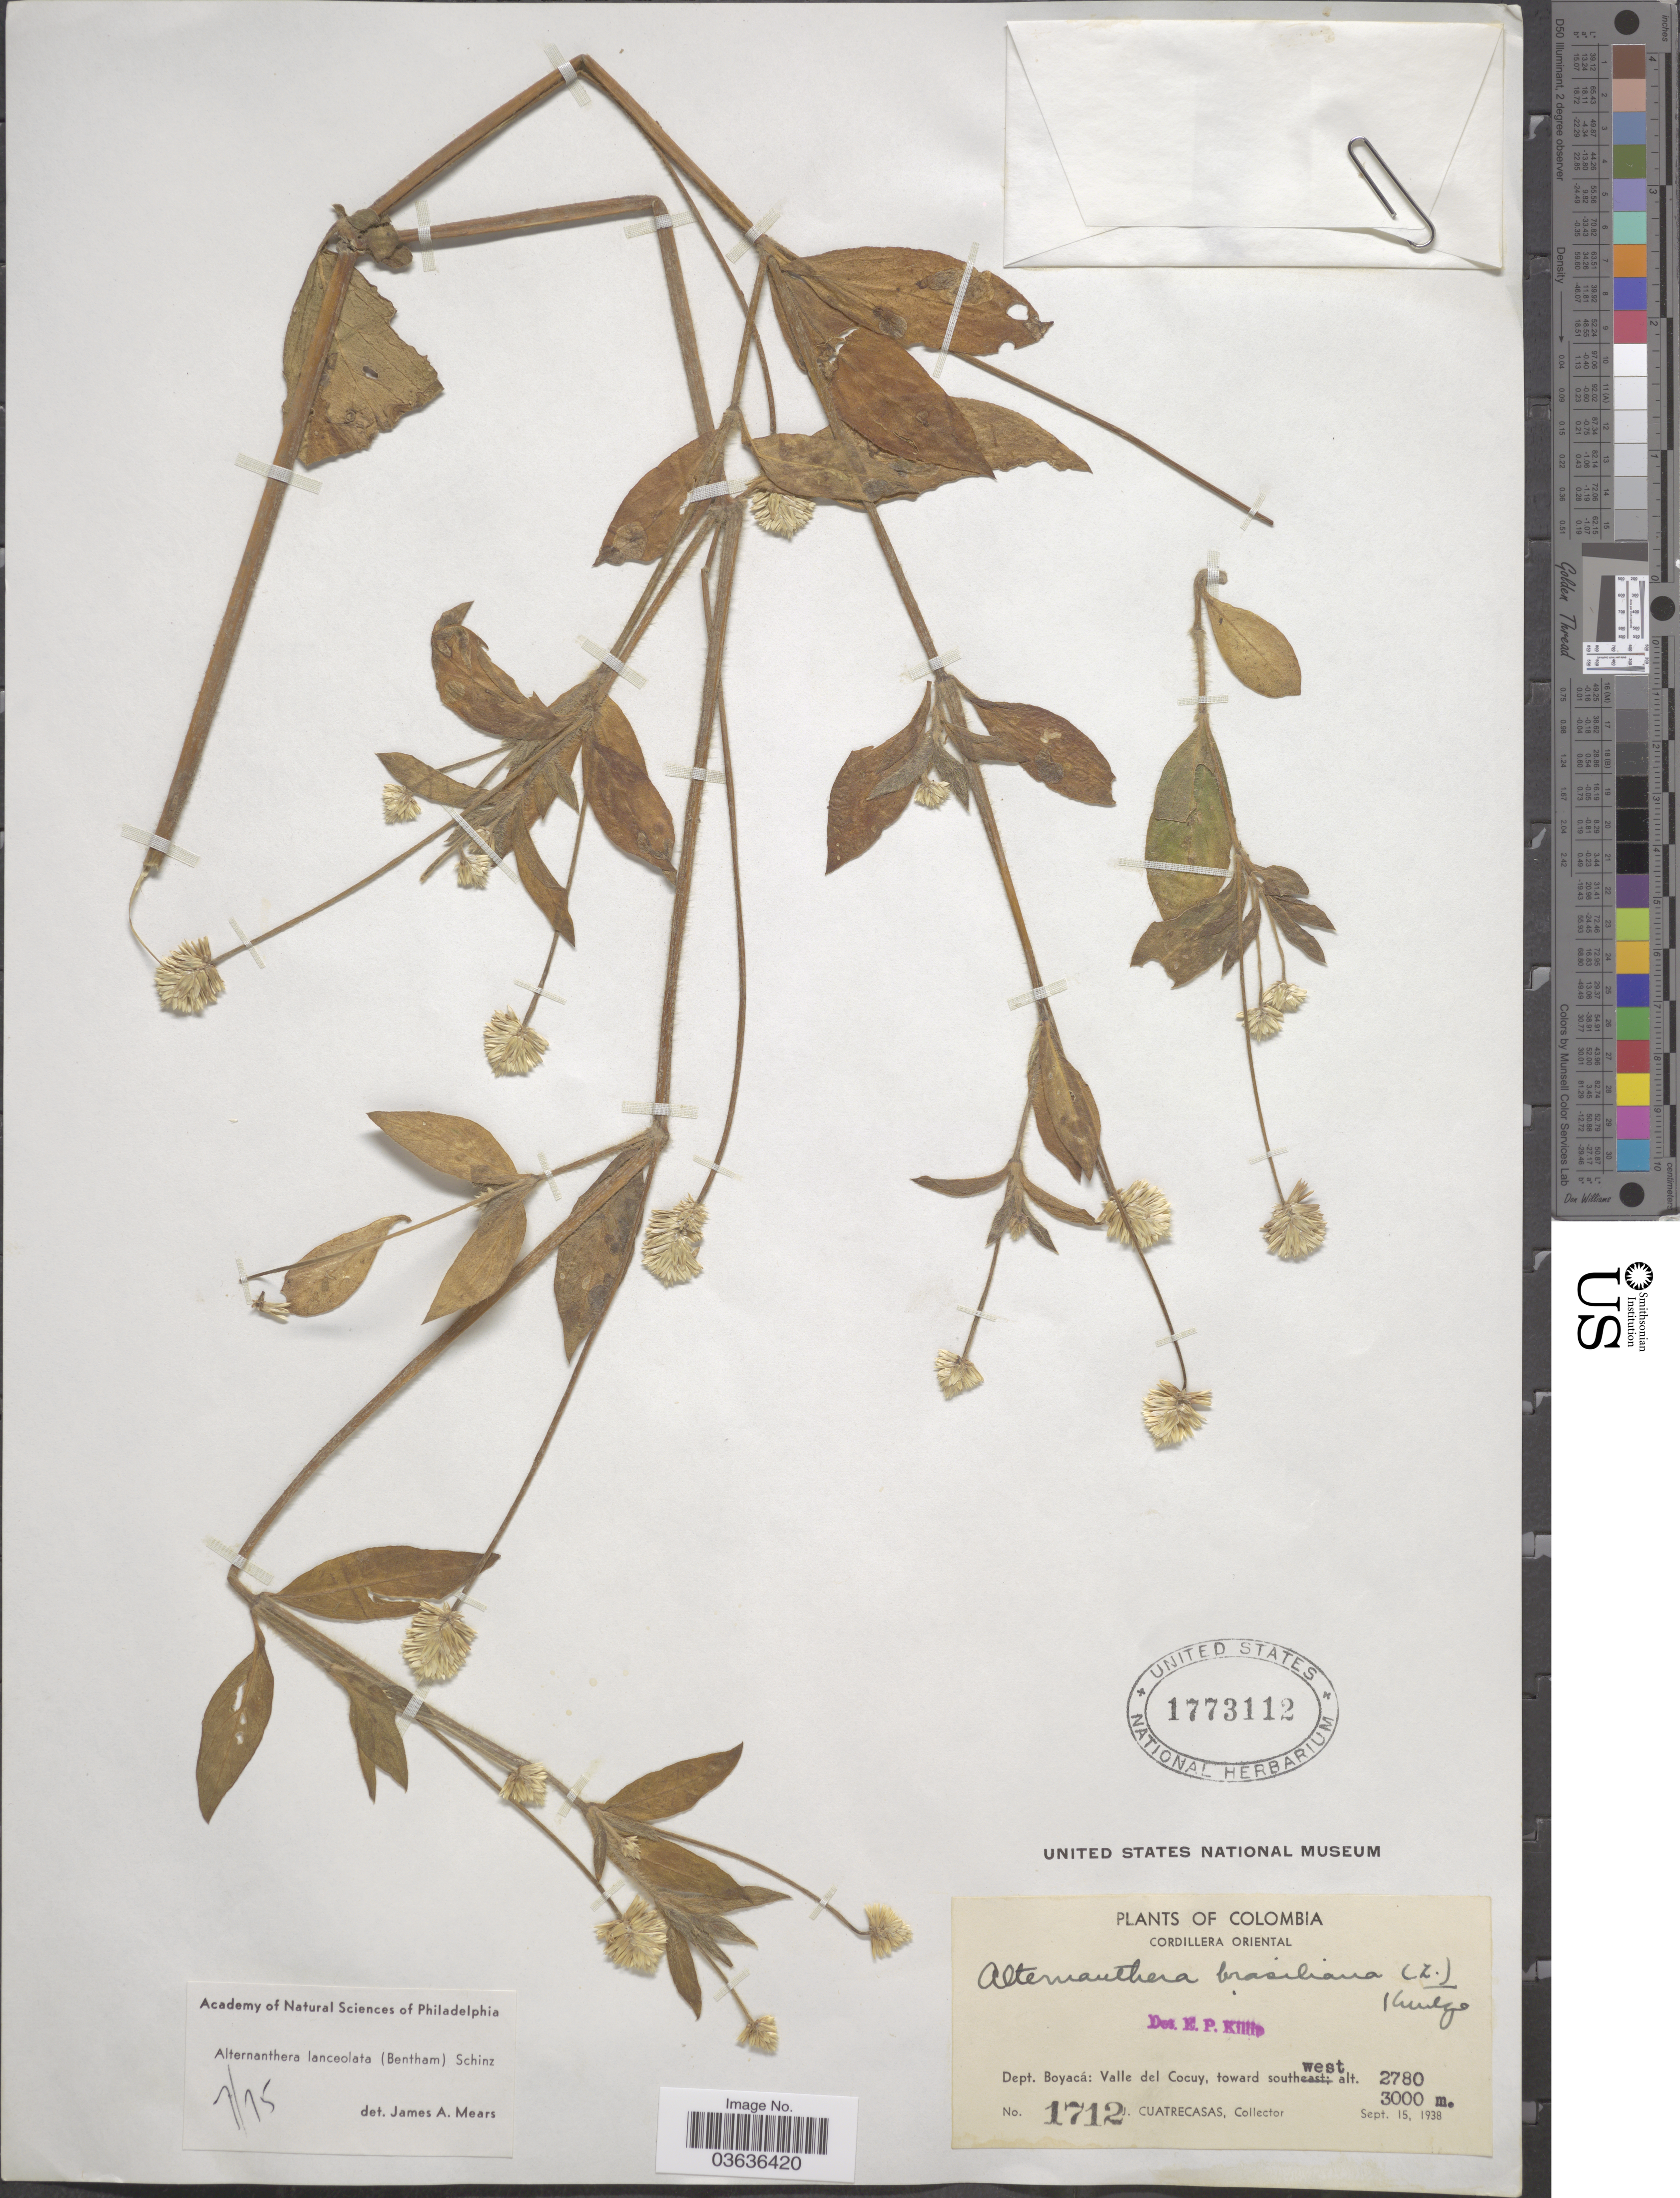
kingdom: Plantae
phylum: Tracheophyta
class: Magnoliopsida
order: Caryophyllales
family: Amaranthaceae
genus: Alternanthera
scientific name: Alternanthera lanceolata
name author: (Benth.) Schinz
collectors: J. Cuatrecasas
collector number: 1712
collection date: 1938-09-15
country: Colombia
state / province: Boyacá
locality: Cordillera Oriental. Dept. Boyacá: Valle del Cocuy, toward southwest.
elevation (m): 2780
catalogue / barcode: US 1773112